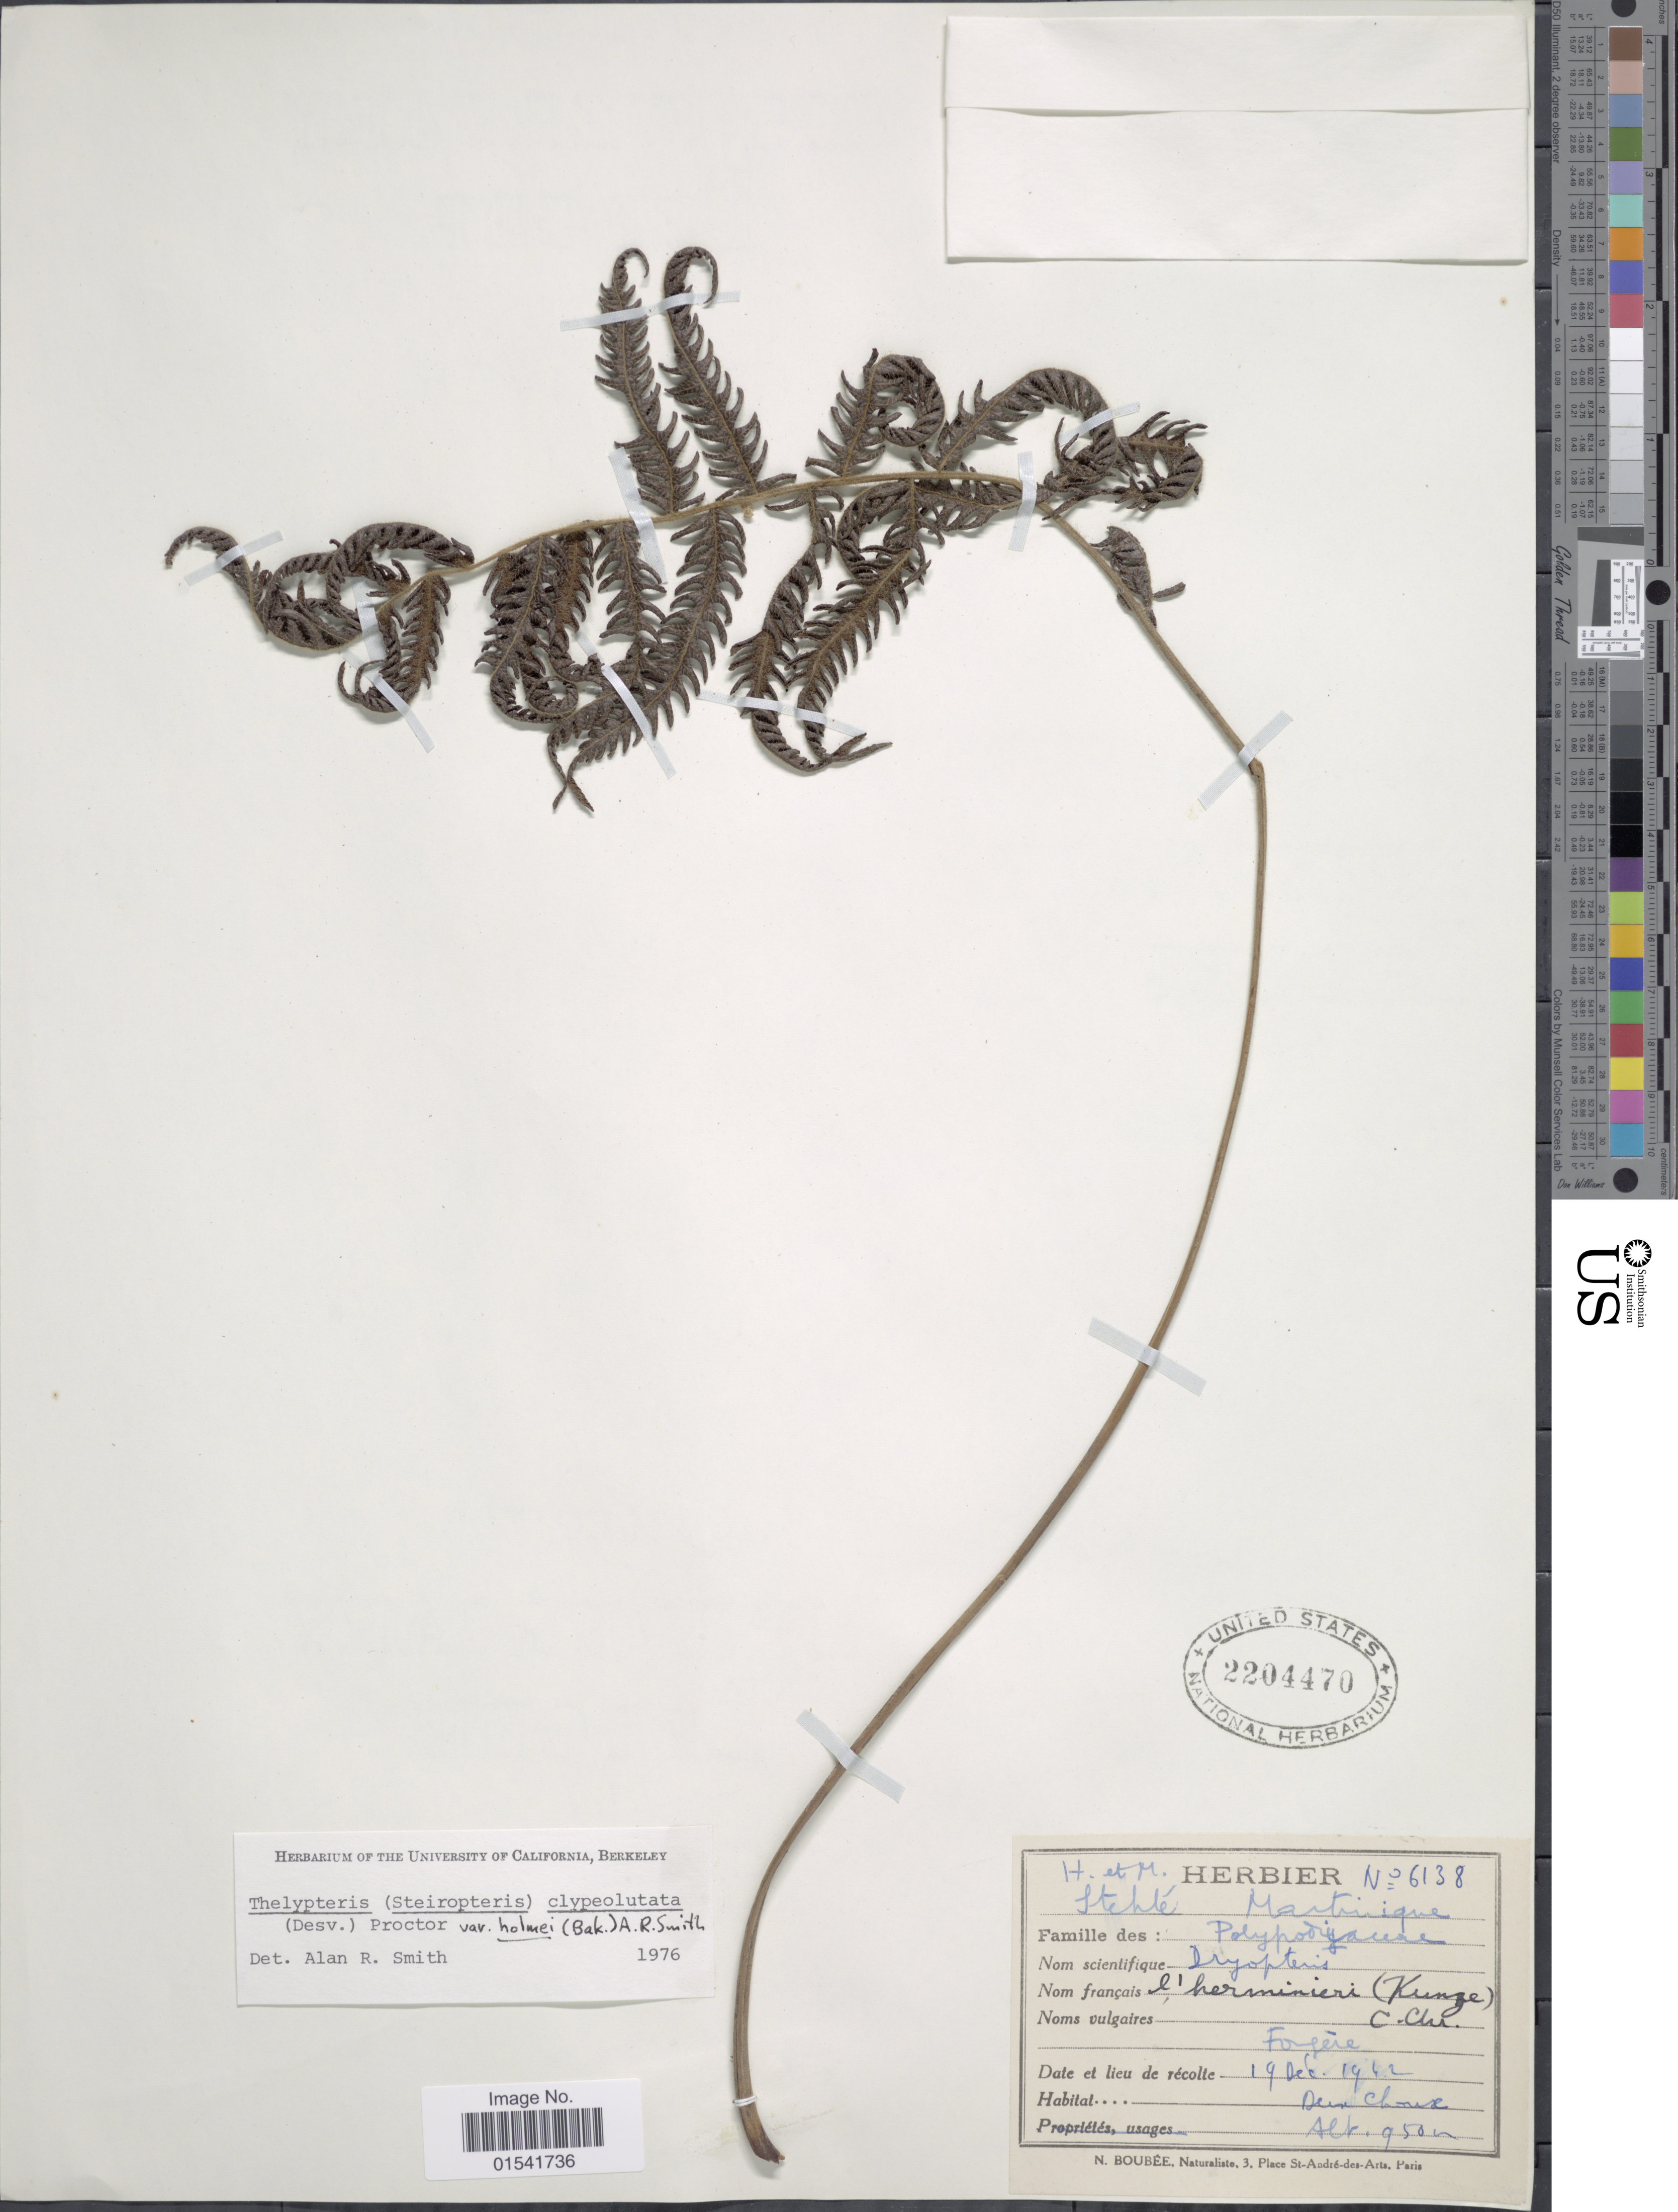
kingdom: Plantae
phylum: Tracheophyta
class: Polypodiopsida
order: Polypodiales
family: Thelypteridaceae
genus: Steiropteris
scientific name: Steiropteris clypeolutata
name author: (Desv.) Pic. Serm.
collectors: H. Stehlé & M. Stehlé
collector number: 6138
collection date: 1942-12-19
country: Martinique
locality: Des Chaux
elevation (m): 950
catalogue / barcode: US 2204470